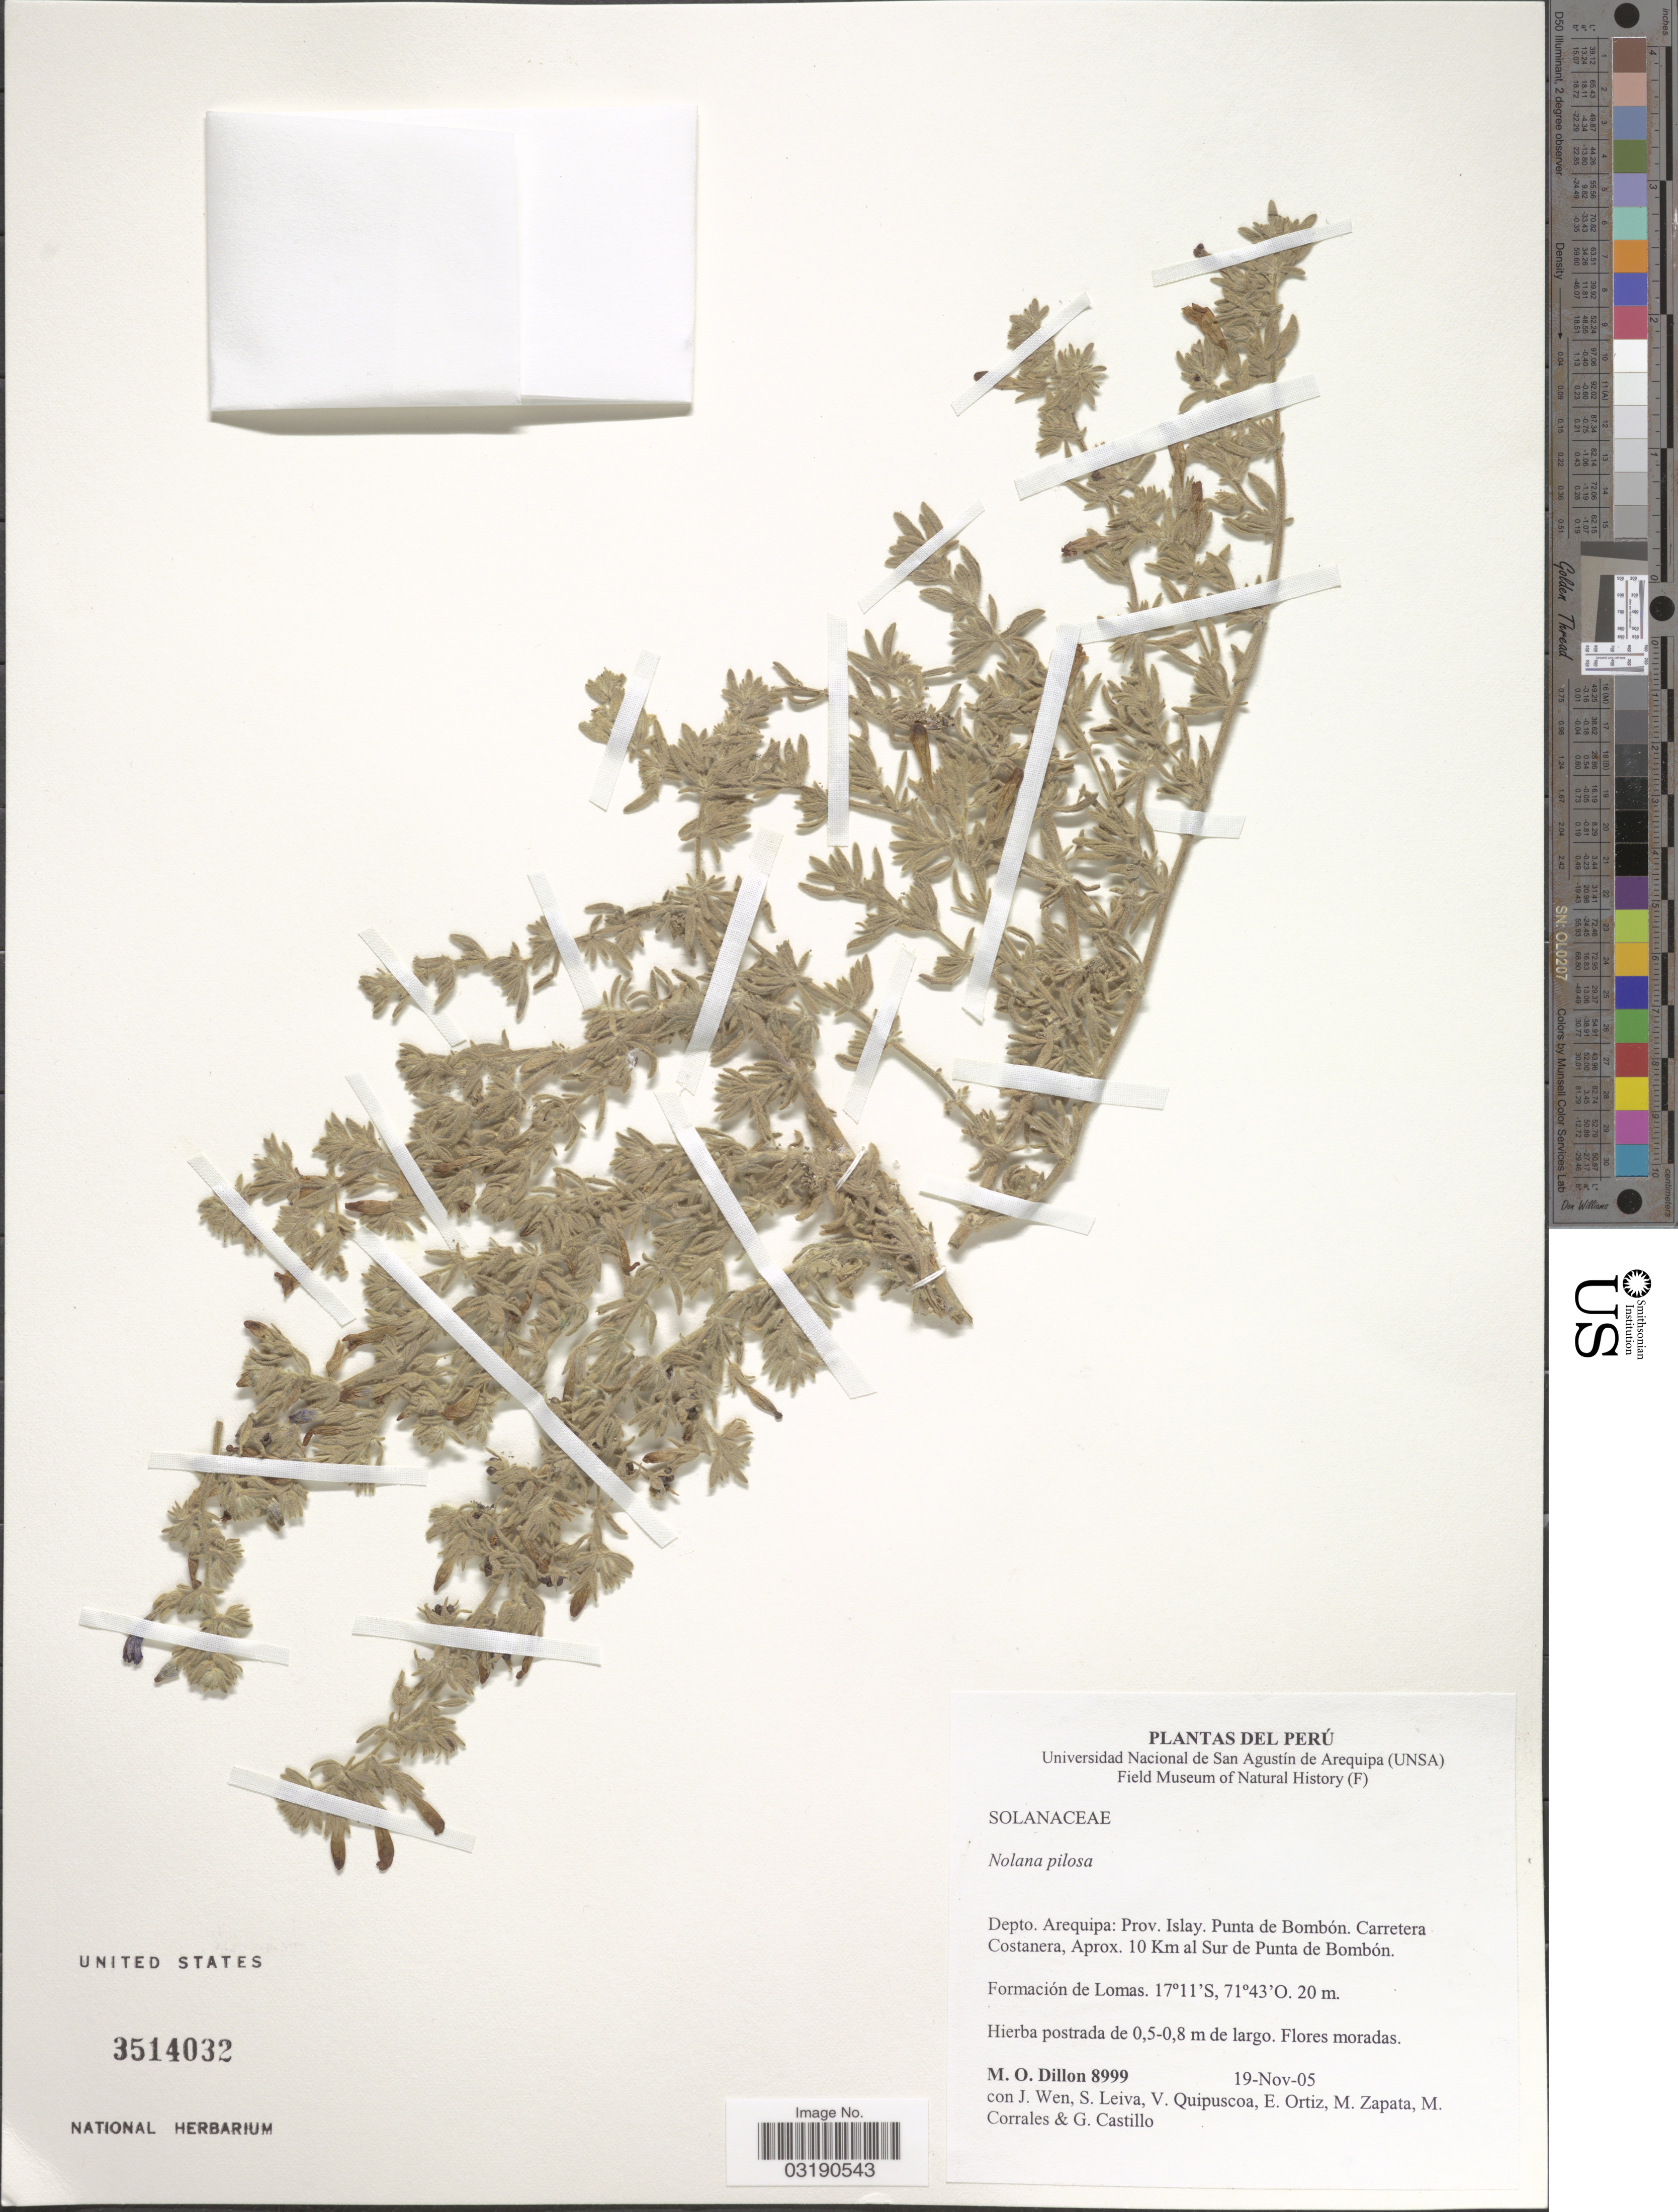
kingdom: Plantae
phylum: Tracheophyta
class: Magnoliopsida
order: Solanales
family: Solanaceae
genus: Nolana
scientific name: Nolana pilosa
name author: I.M. Johnst.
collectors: M. O. Dillon, J. Wen, S. Leiva, V. Quipuscoa & et al.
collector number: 8999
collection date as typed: Transcribed d/m/y: 19/11/5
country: Peru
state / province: Arequipa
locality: Depto. Arequipa: Prov. Islay, Punta de Bombón. Carretera Costanera, Aprox. 10 Km al Sur de Punta de Bombón.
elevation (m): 20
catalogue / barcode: US 3514032